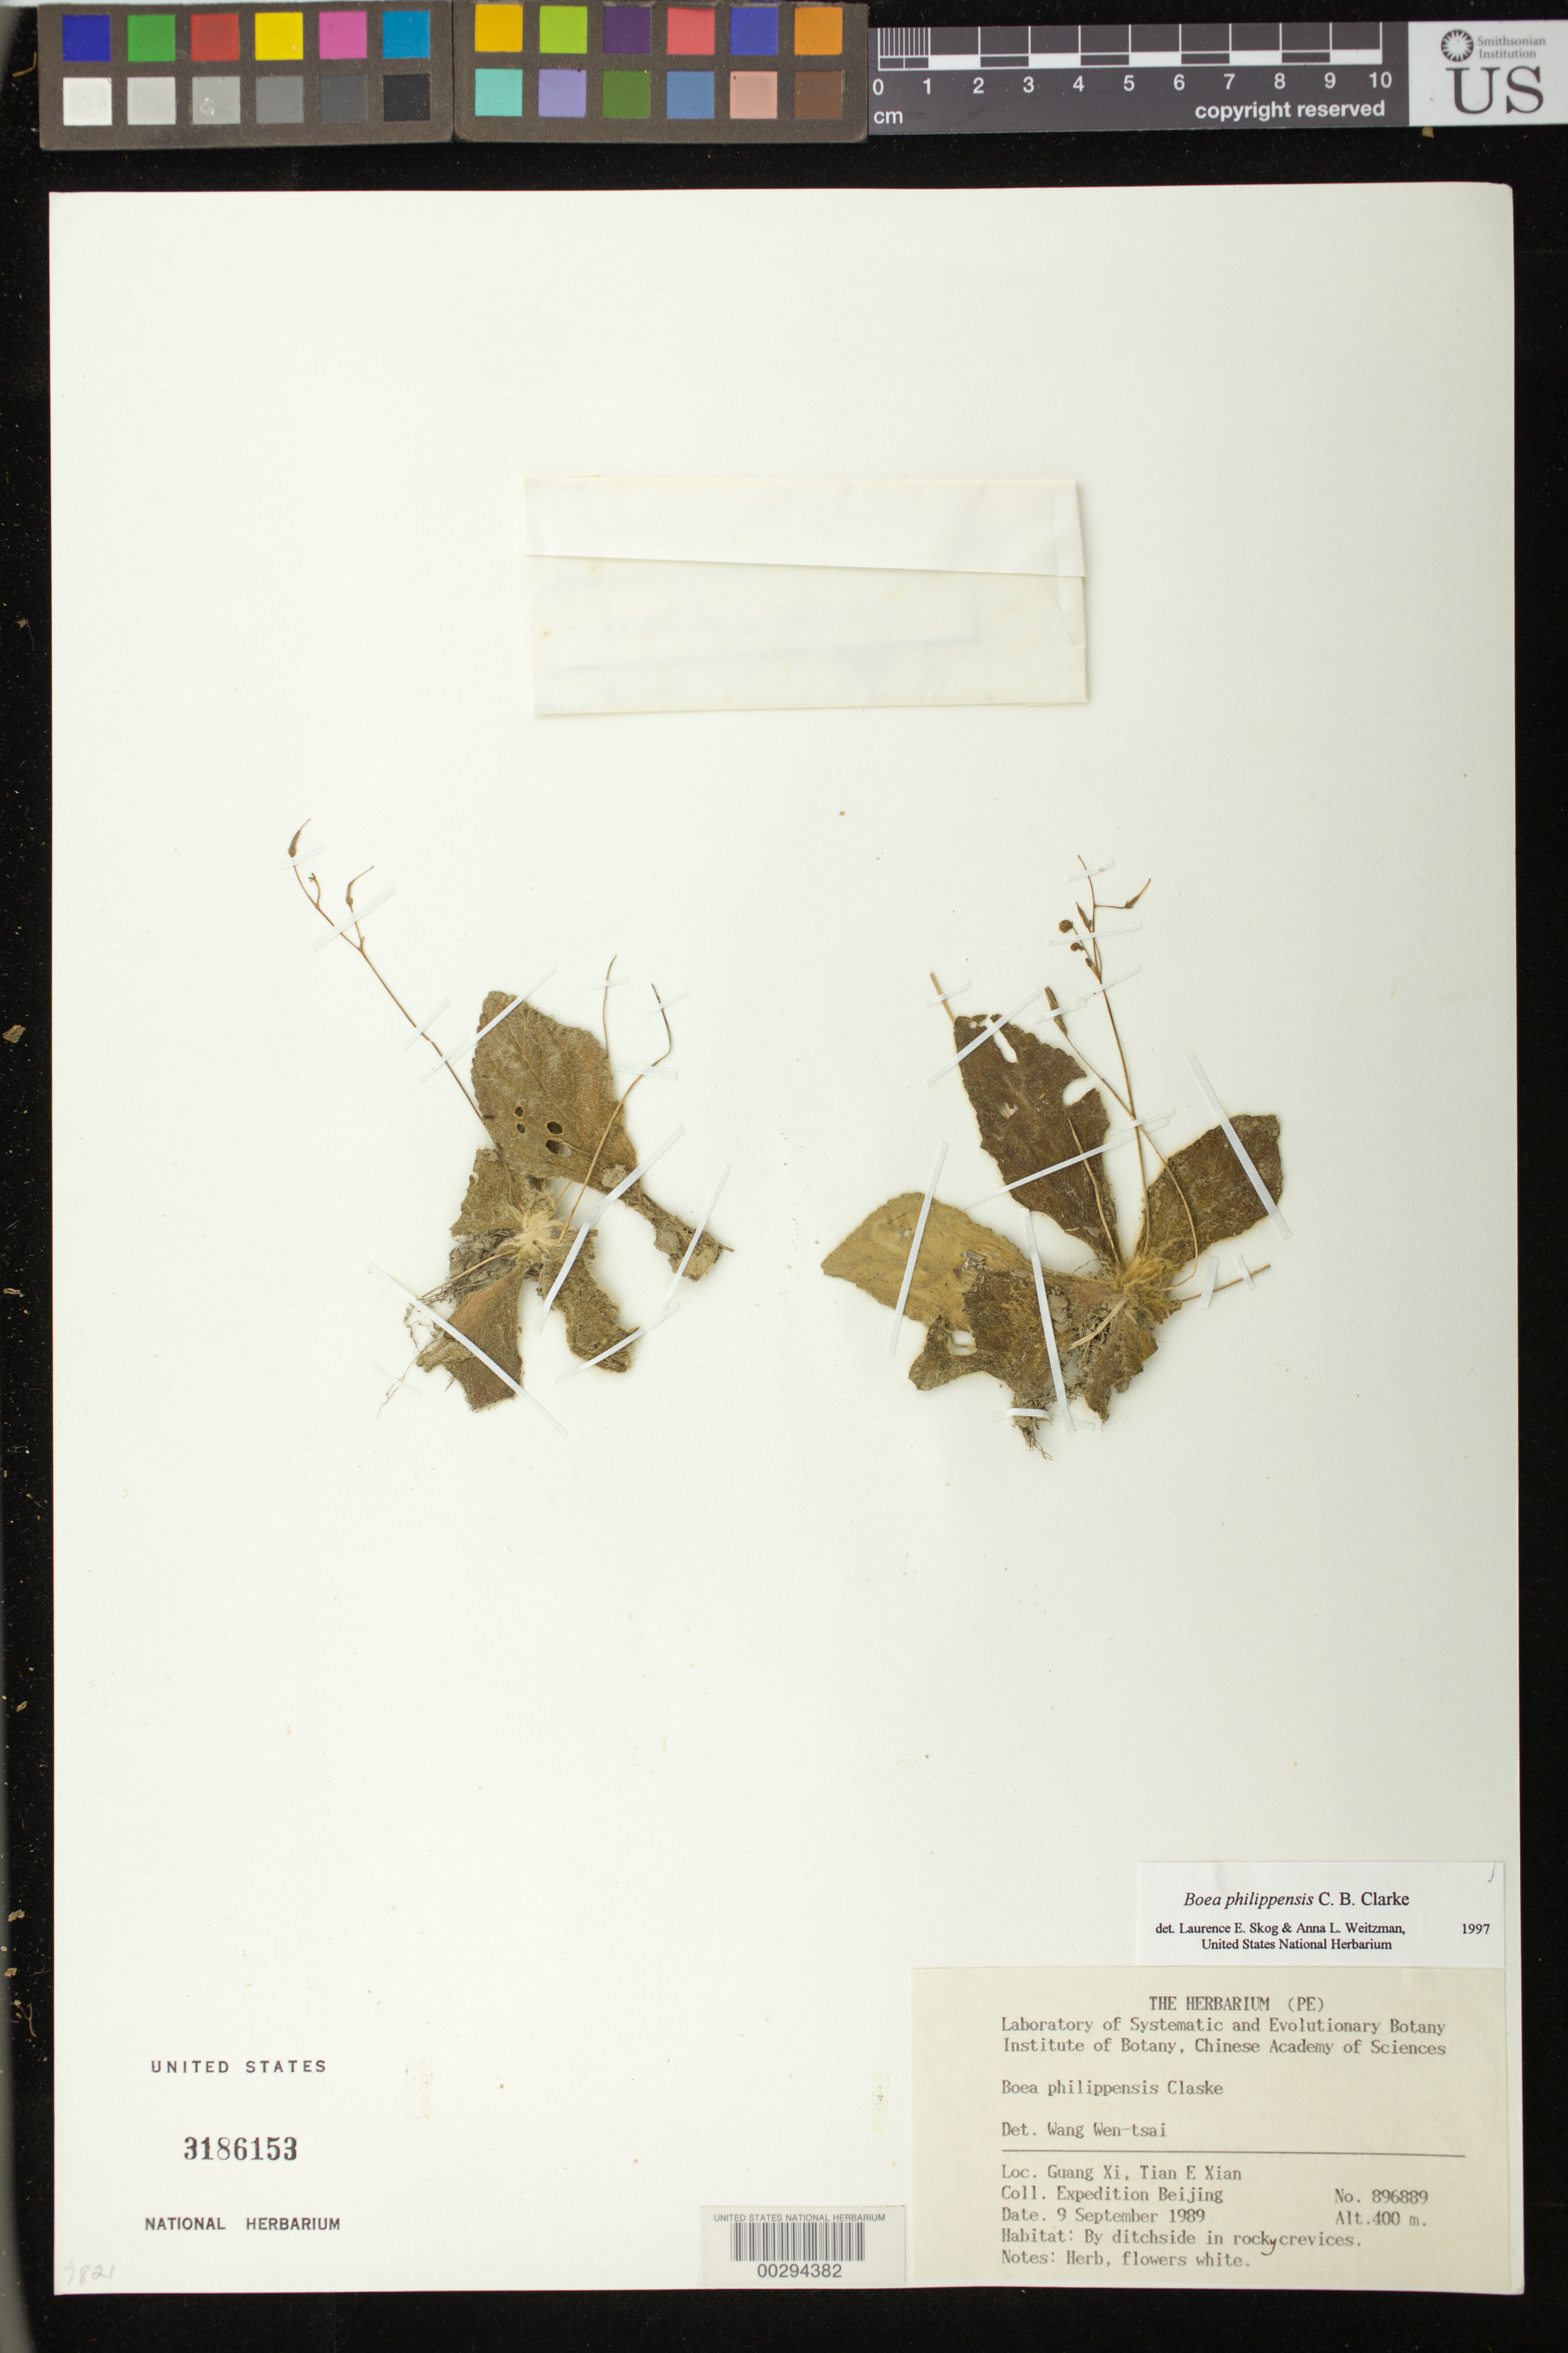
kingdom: Plantae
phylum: Tracheophyta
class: Magnoliopsida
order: Lamiales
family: Gesneriaceae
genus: Boea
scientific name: Boea philippensis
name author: C.B. Clarke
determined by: Skog, Laurence E.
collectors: Expedition Beijing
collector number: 896889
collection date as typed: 09 Sep 1989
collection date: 1989-09-09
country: China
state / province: Guangxi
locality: Guang xi, tian e xian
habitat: By ditchside in rocky crevices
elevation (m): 400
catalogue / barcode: US 3186153